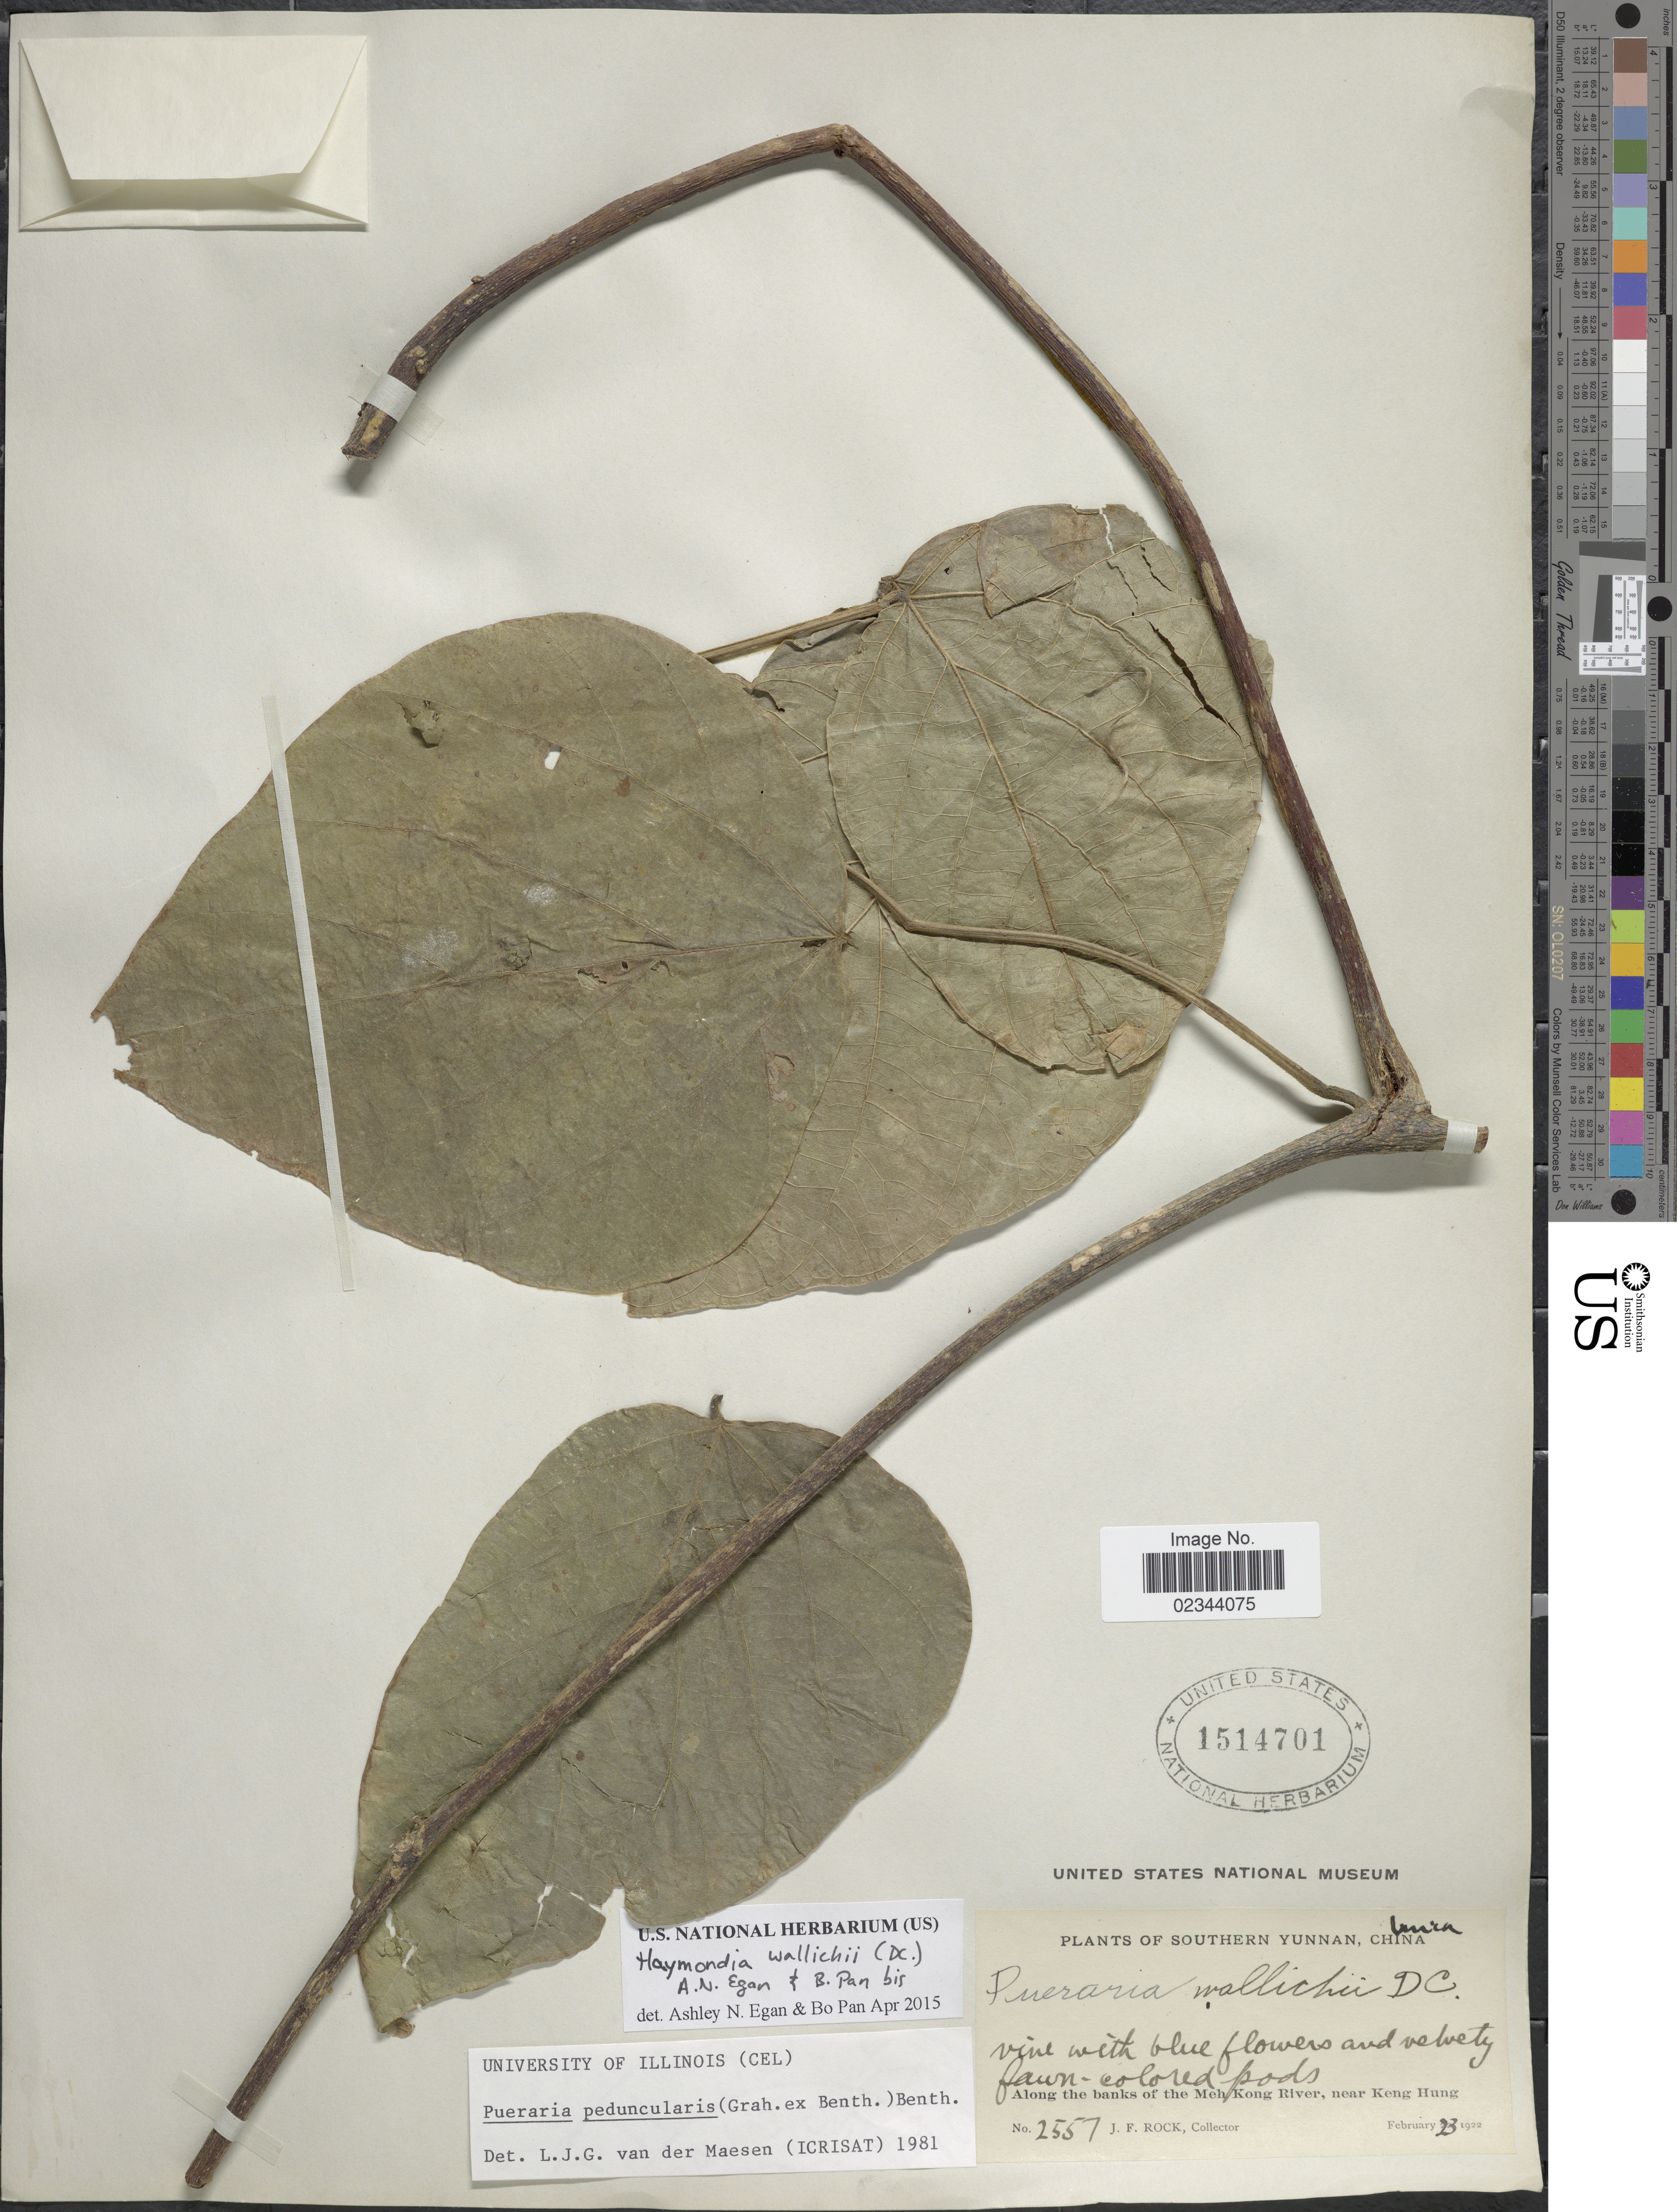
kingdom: Plantae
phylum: Tracheophyta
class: Magnoliopsida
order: Fabales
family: Fabaceae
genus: Haymondia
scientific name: Haymondia wallichii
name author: (DC.) A.N. Egan & B. Pan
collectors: J. Rock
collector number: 2557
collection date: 1922-02-23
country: China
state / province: Yunnan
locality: Southern Yunna, Along the banks of the Meh Kong River, near Keng Hung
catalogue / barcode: US 1514701